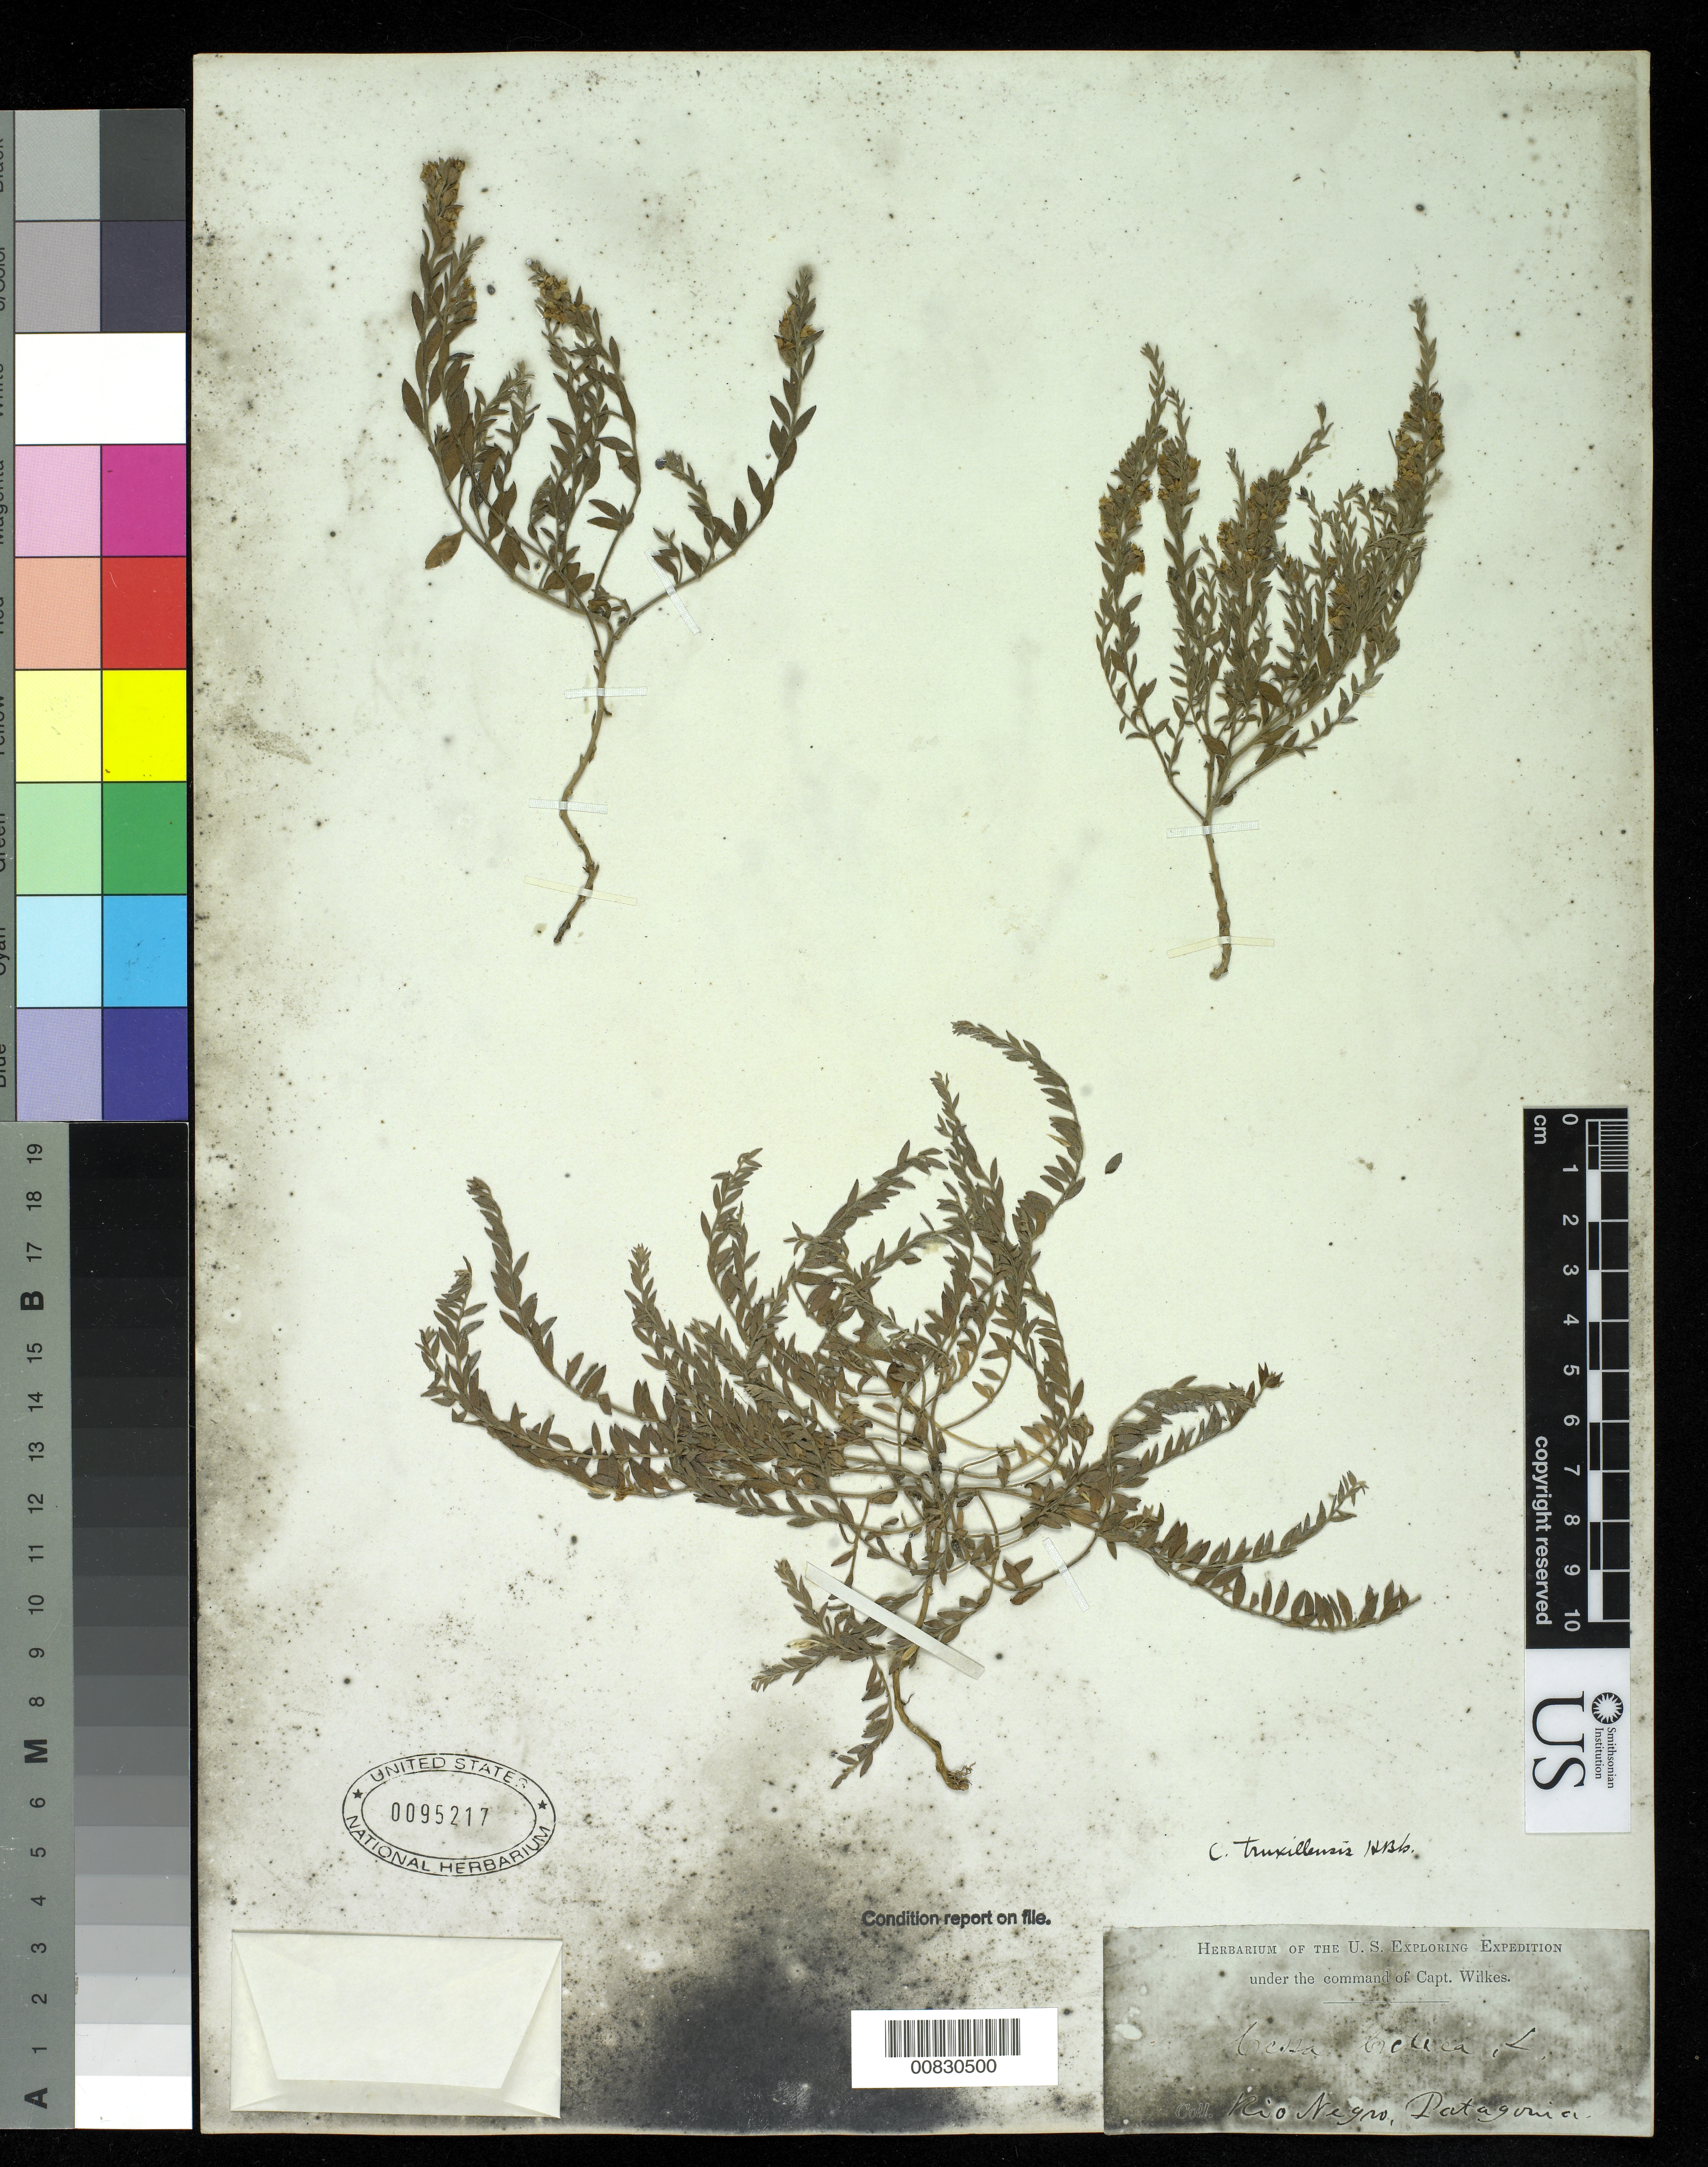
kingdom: Plantae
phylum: Tracheophyta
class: Magnoliopsida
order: Solanales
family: Convolvulaceae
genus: Cressa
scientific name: Cressa truxillensis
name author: Kunth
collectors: Wilkes Explor. Exped.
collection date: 1838/1842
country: Argentina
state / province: Rio Negro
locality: Rio Negro, Patagonia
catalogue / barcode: US 95217